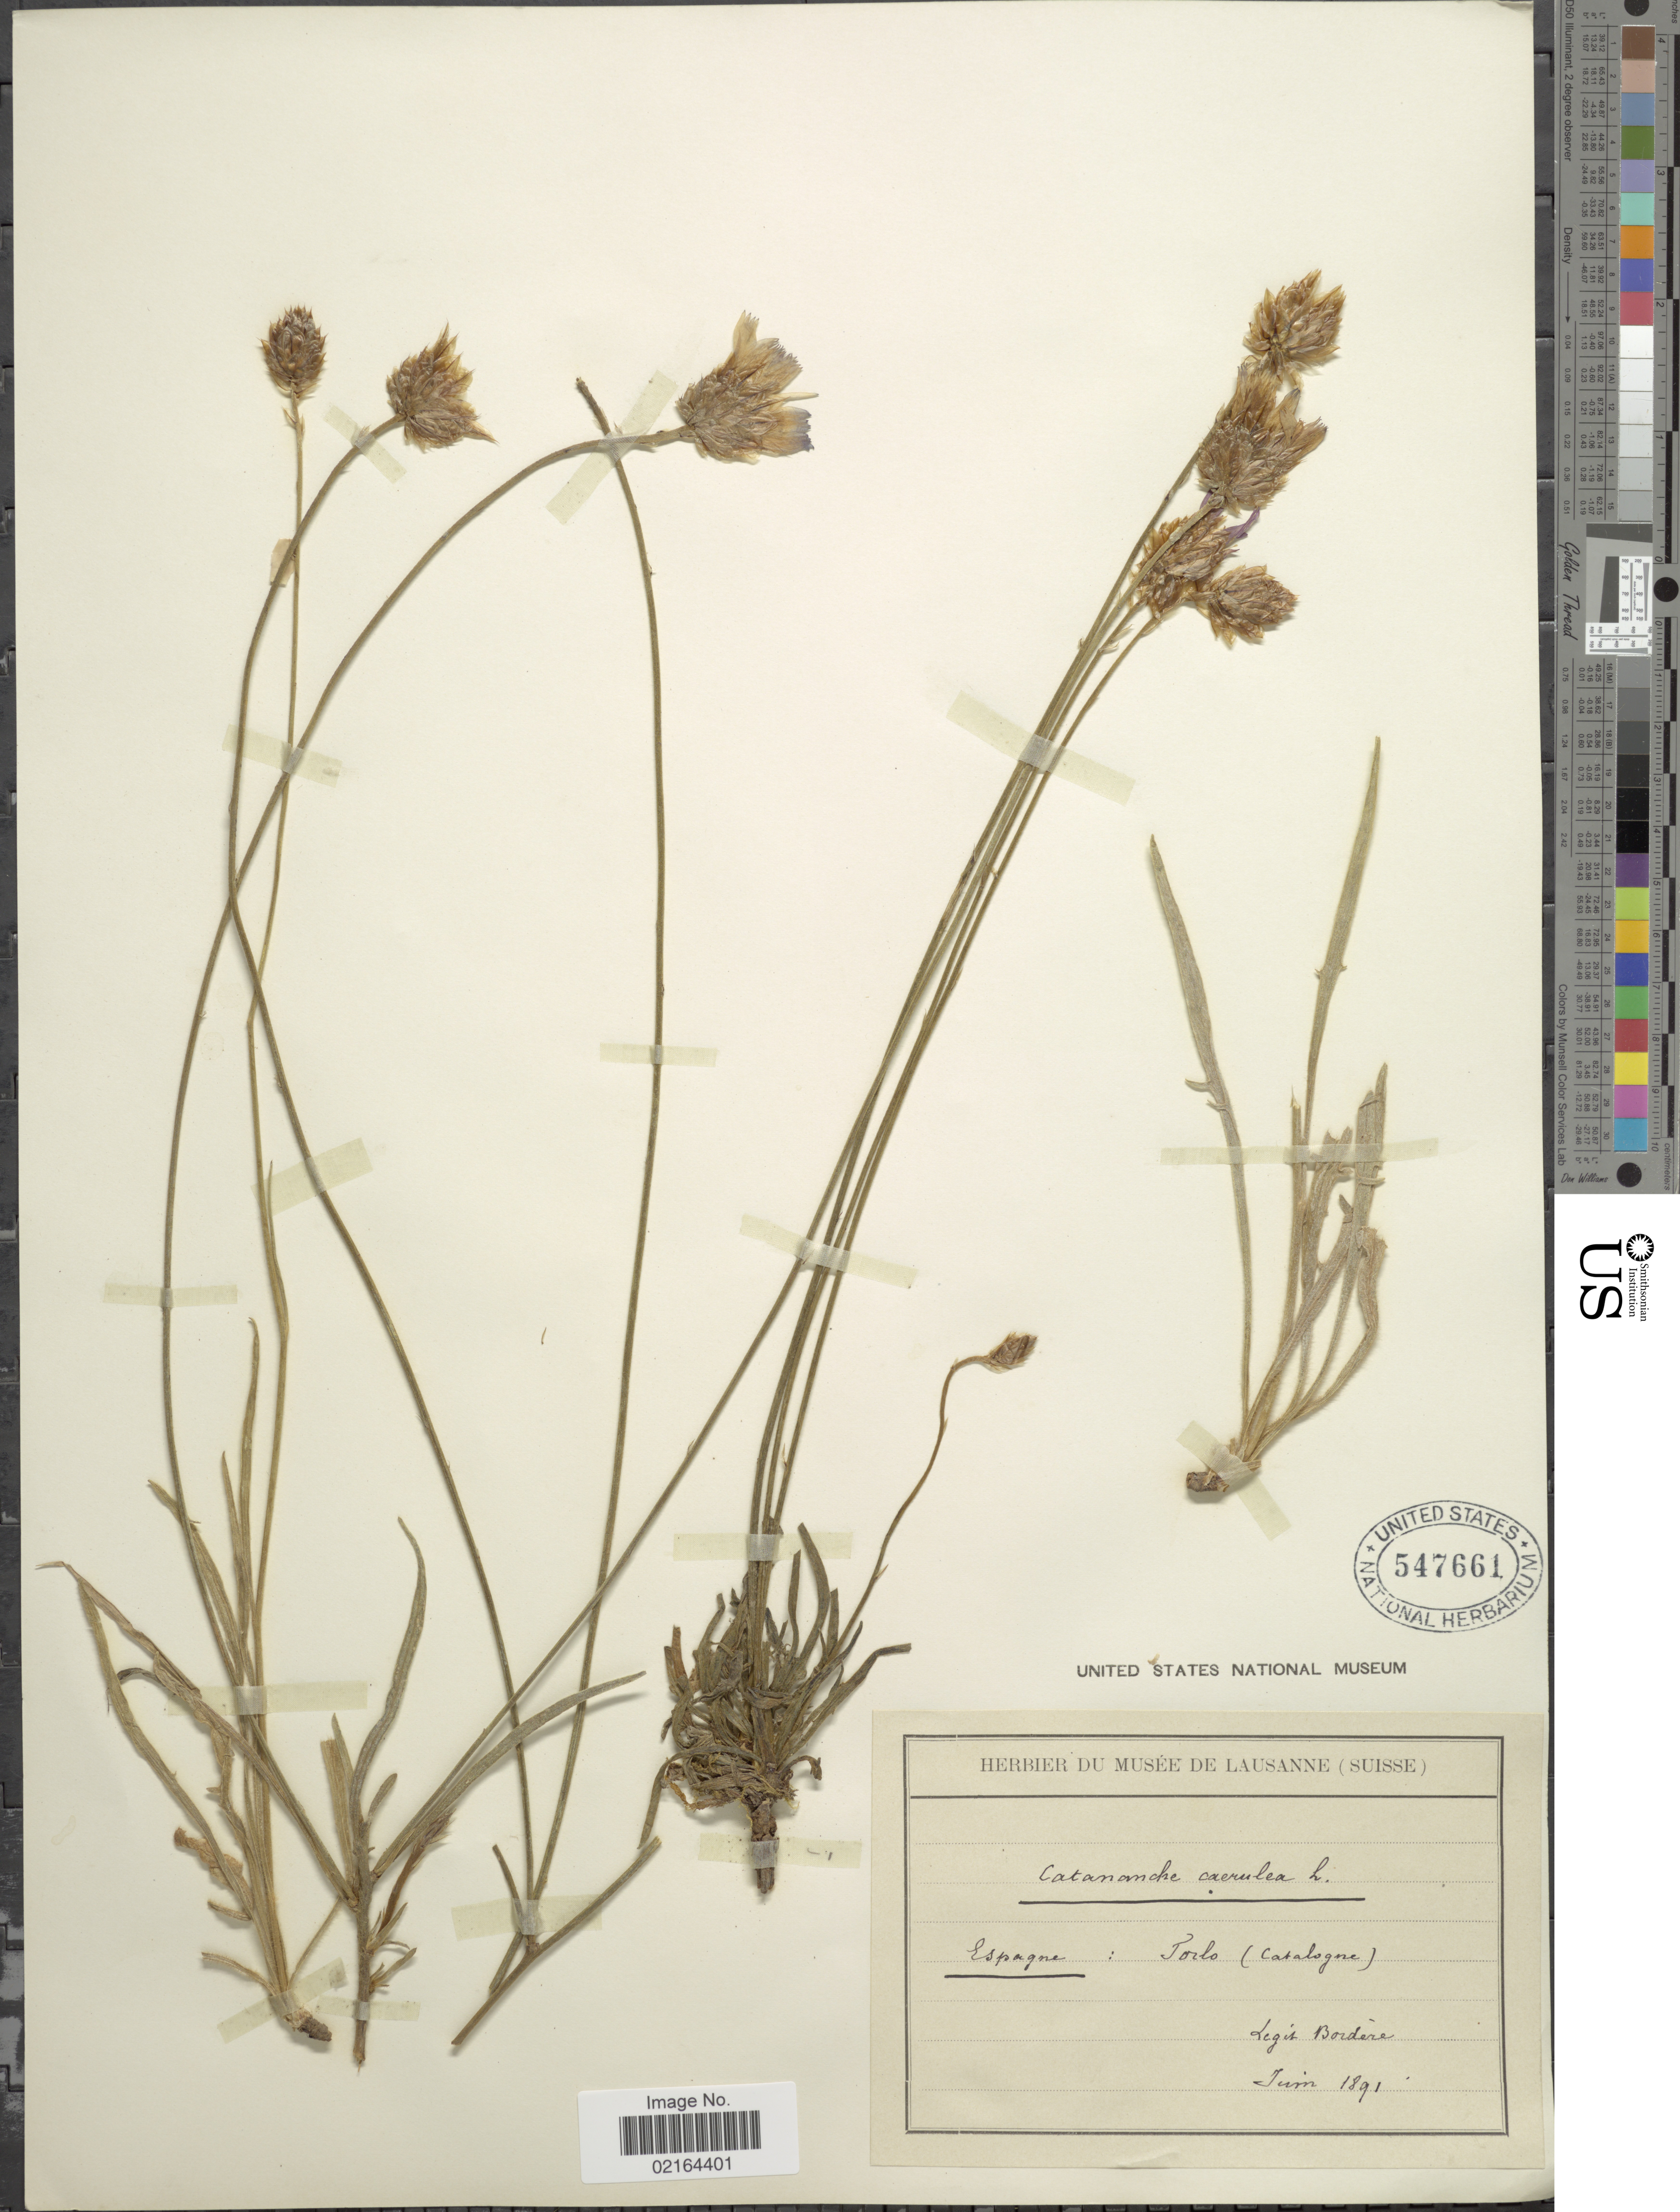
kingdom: Plantae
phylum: Tracheophyta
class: Magnoliopsida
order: Asterales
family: Asteraceae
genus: Catananche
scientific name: Catananche caerulea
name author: L.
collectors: -. Bordère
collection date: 1891-06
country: Spain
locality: Espagne: Torlo (Catalogne)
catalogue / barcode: US 547661